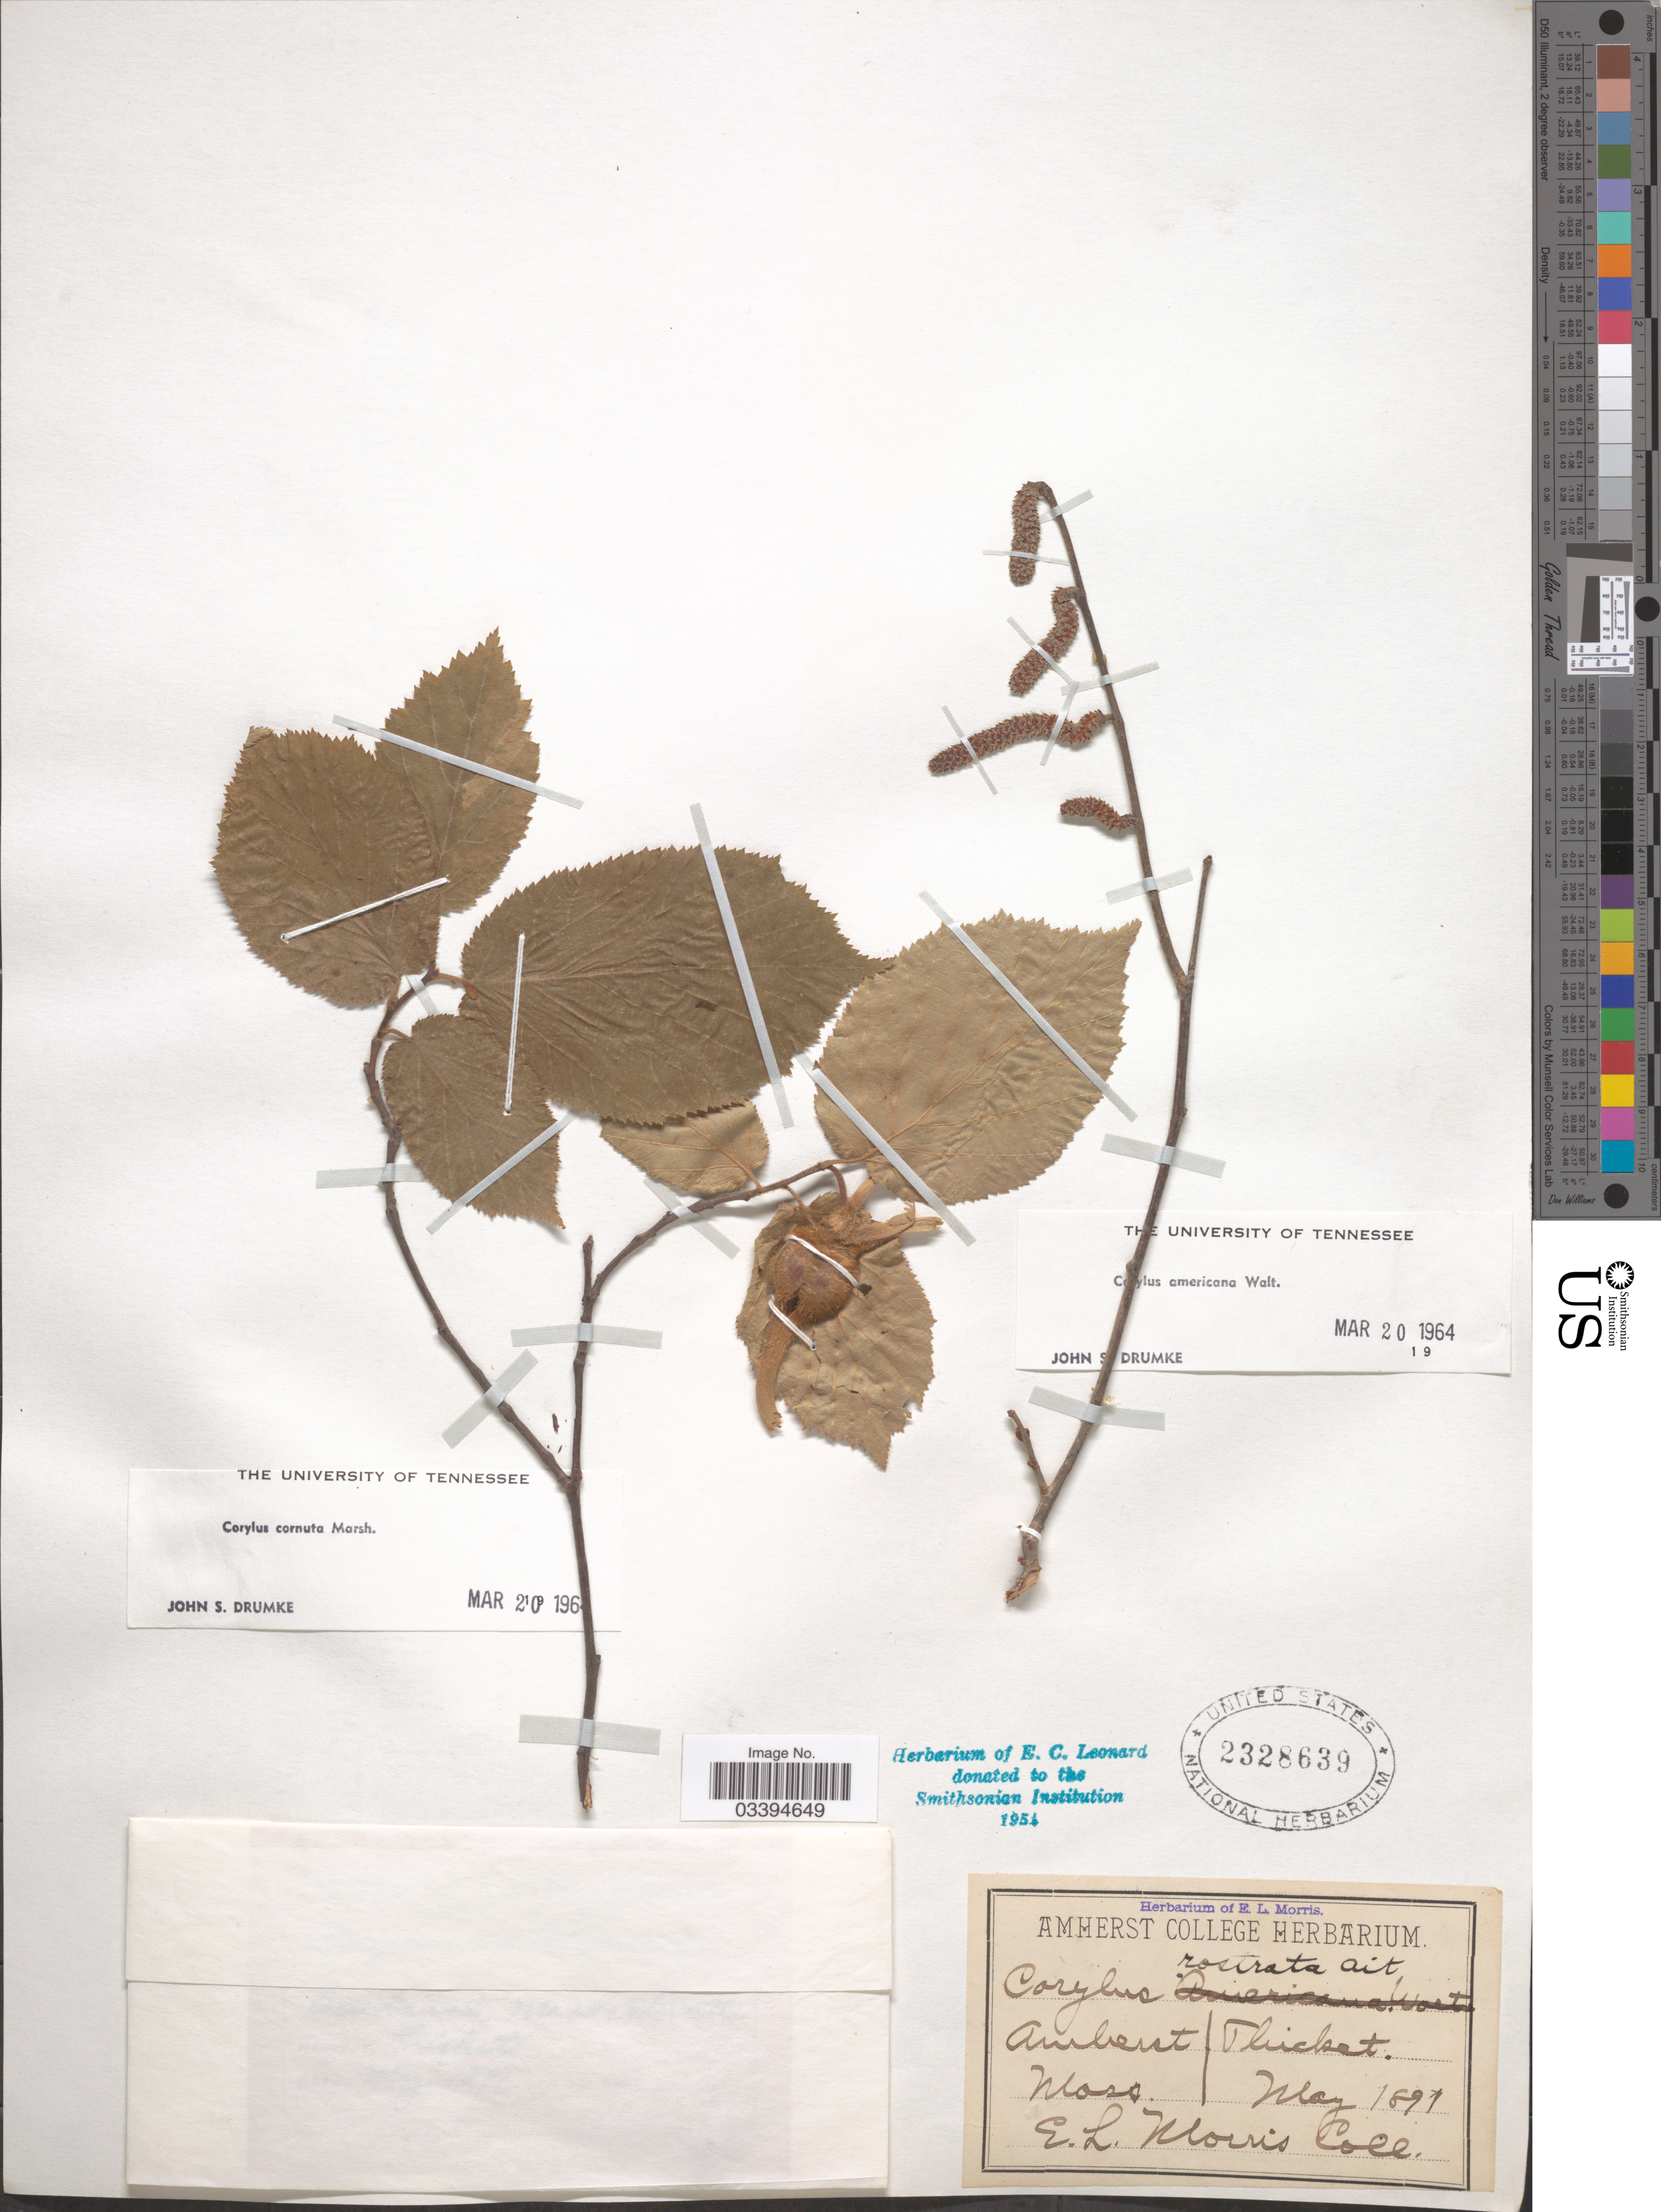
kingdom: Plantae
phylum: Tracheophyta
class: Magnoliopsida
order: Fagales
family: Betulaceae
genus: Corylus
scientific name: Corylus cornuta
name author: Marshall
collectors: E. Morris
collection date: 1891-05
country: United States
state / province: Massachusetts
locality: Amherst, Thicket.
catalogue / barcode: US 2328639